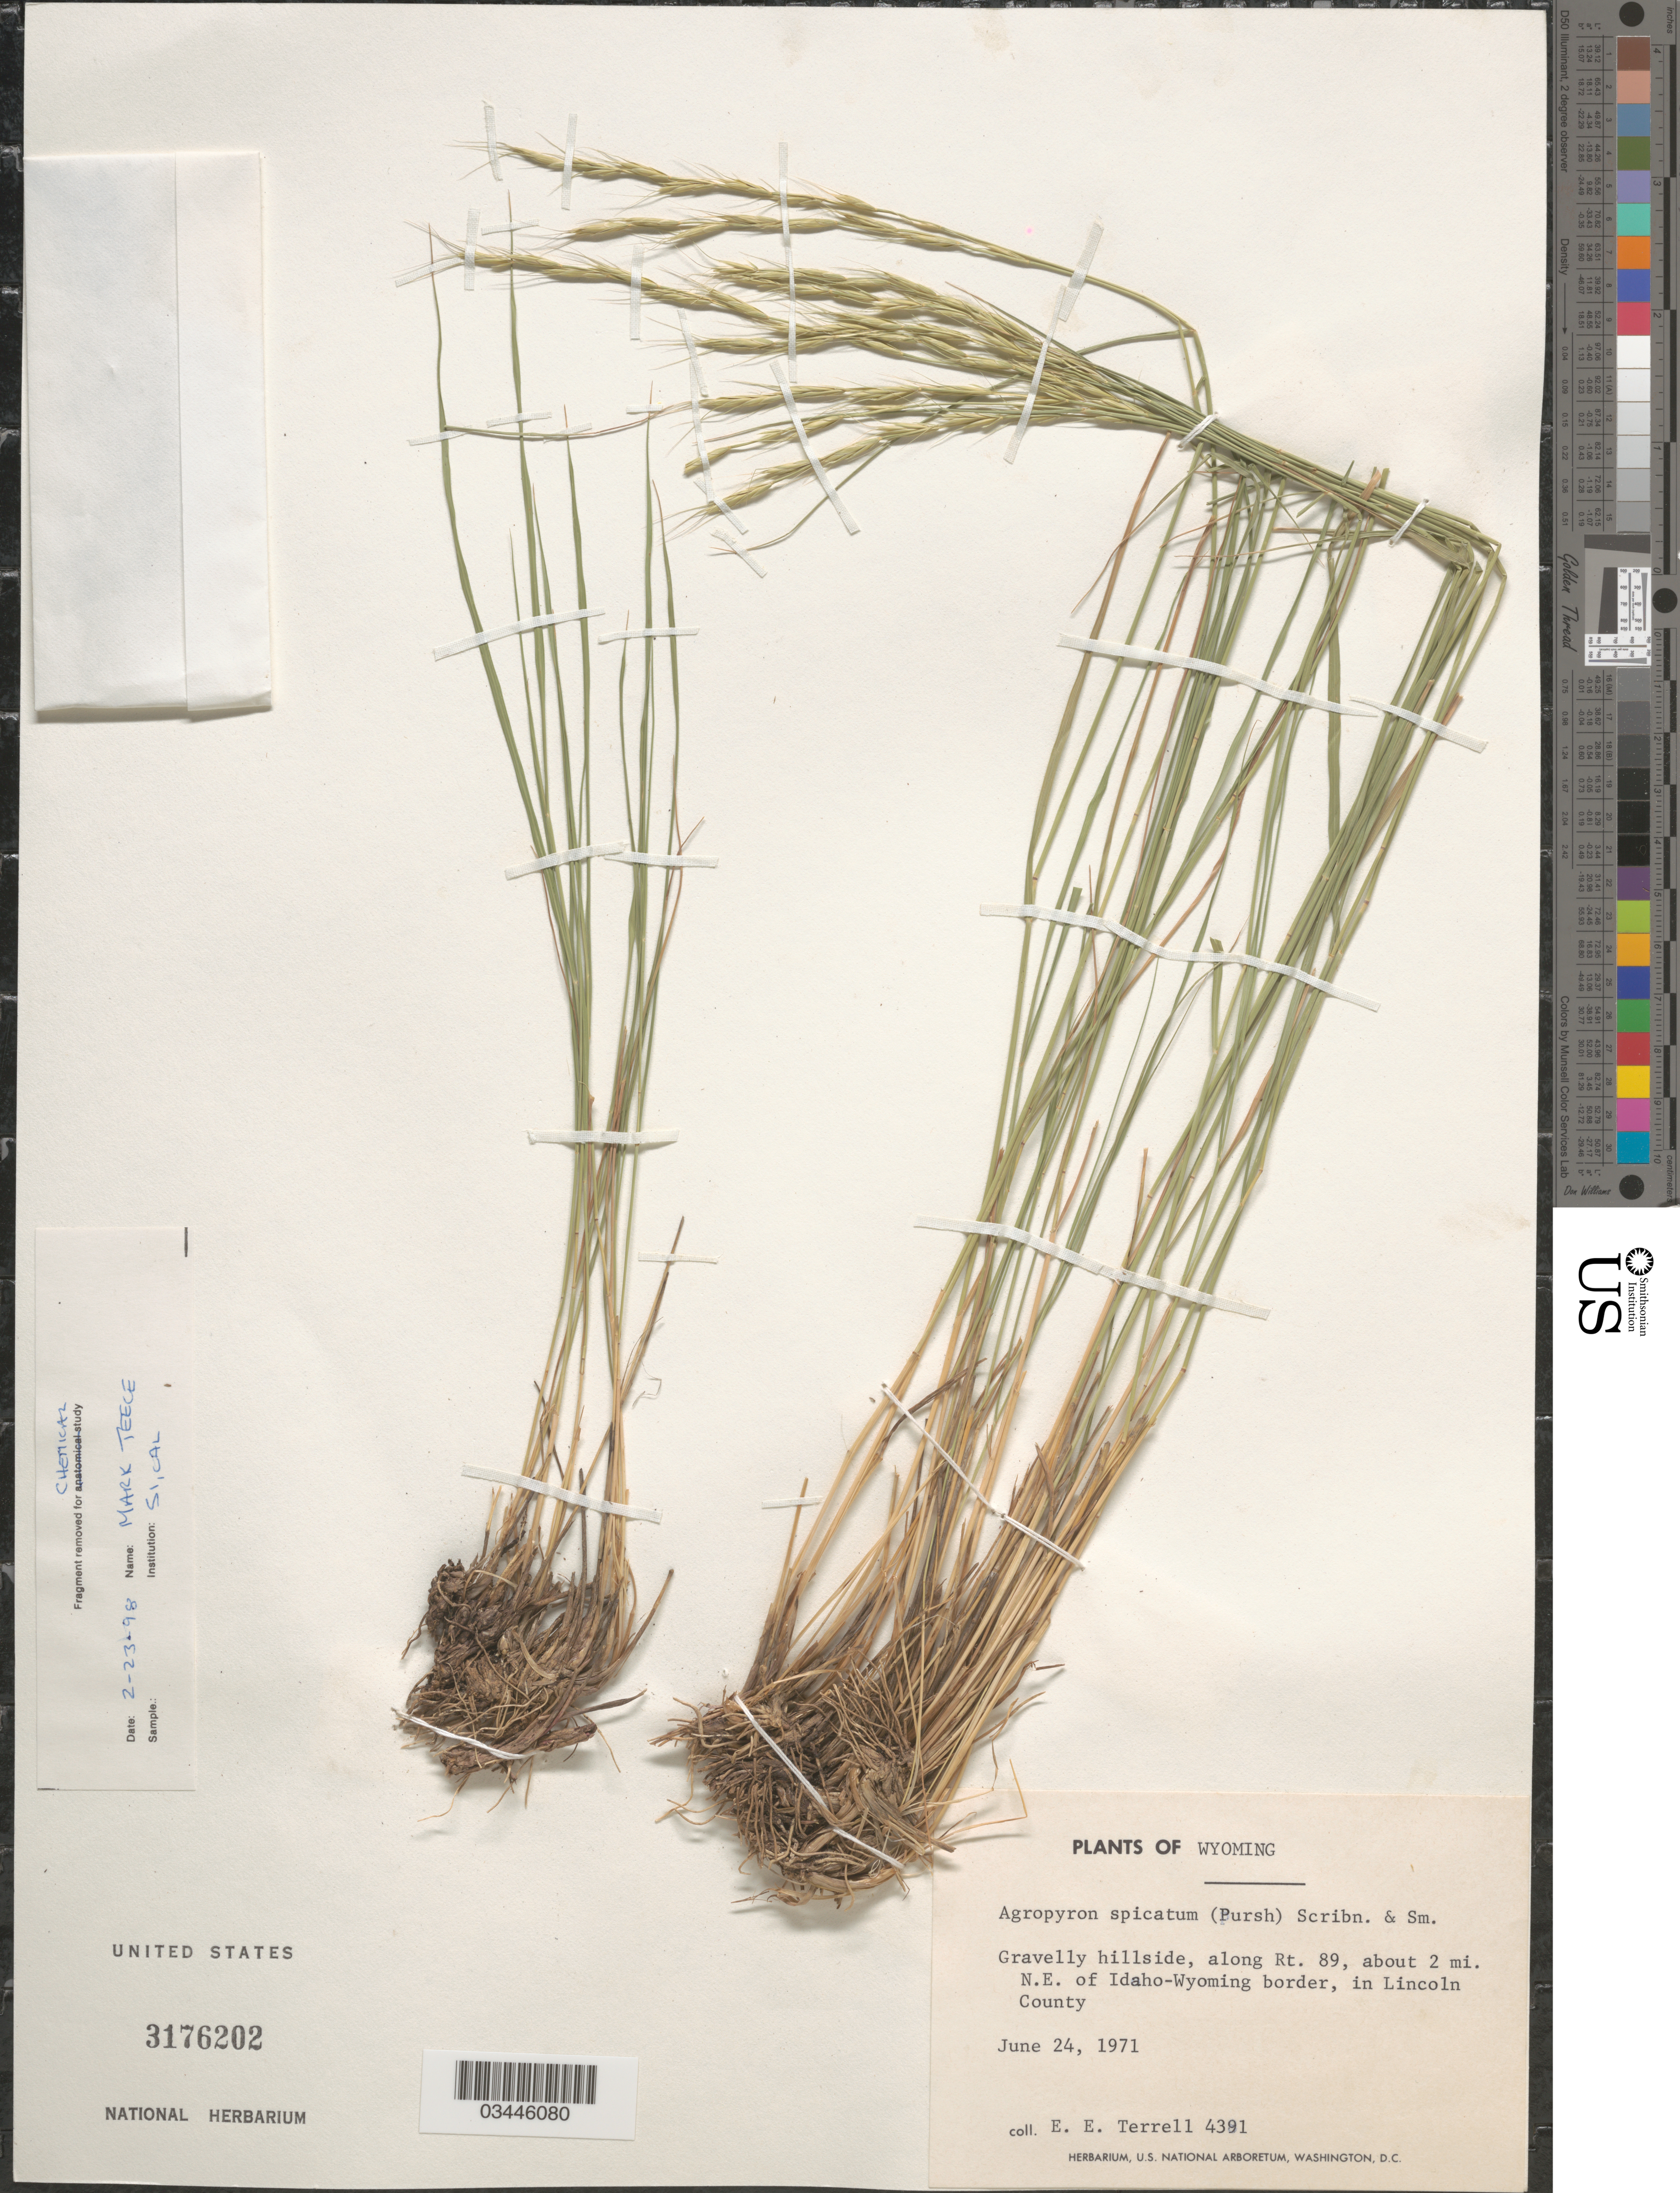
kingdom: Plantae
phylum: Tracheophyta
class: Liliopsida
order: Poales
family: Poaceae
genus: Pseudoroegneria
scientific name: Pseudoroegneria spicata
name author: (Pursh) Á. Löve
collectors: E. E. Terrell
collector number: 4391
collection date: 1971-06-24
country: United States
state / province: Wyoming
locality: Gravelly hillside, along Rt. 89, about 2 mi. N.E. of Idaho-Wyoming border, in Lincoln County.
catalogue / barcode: US 3176202